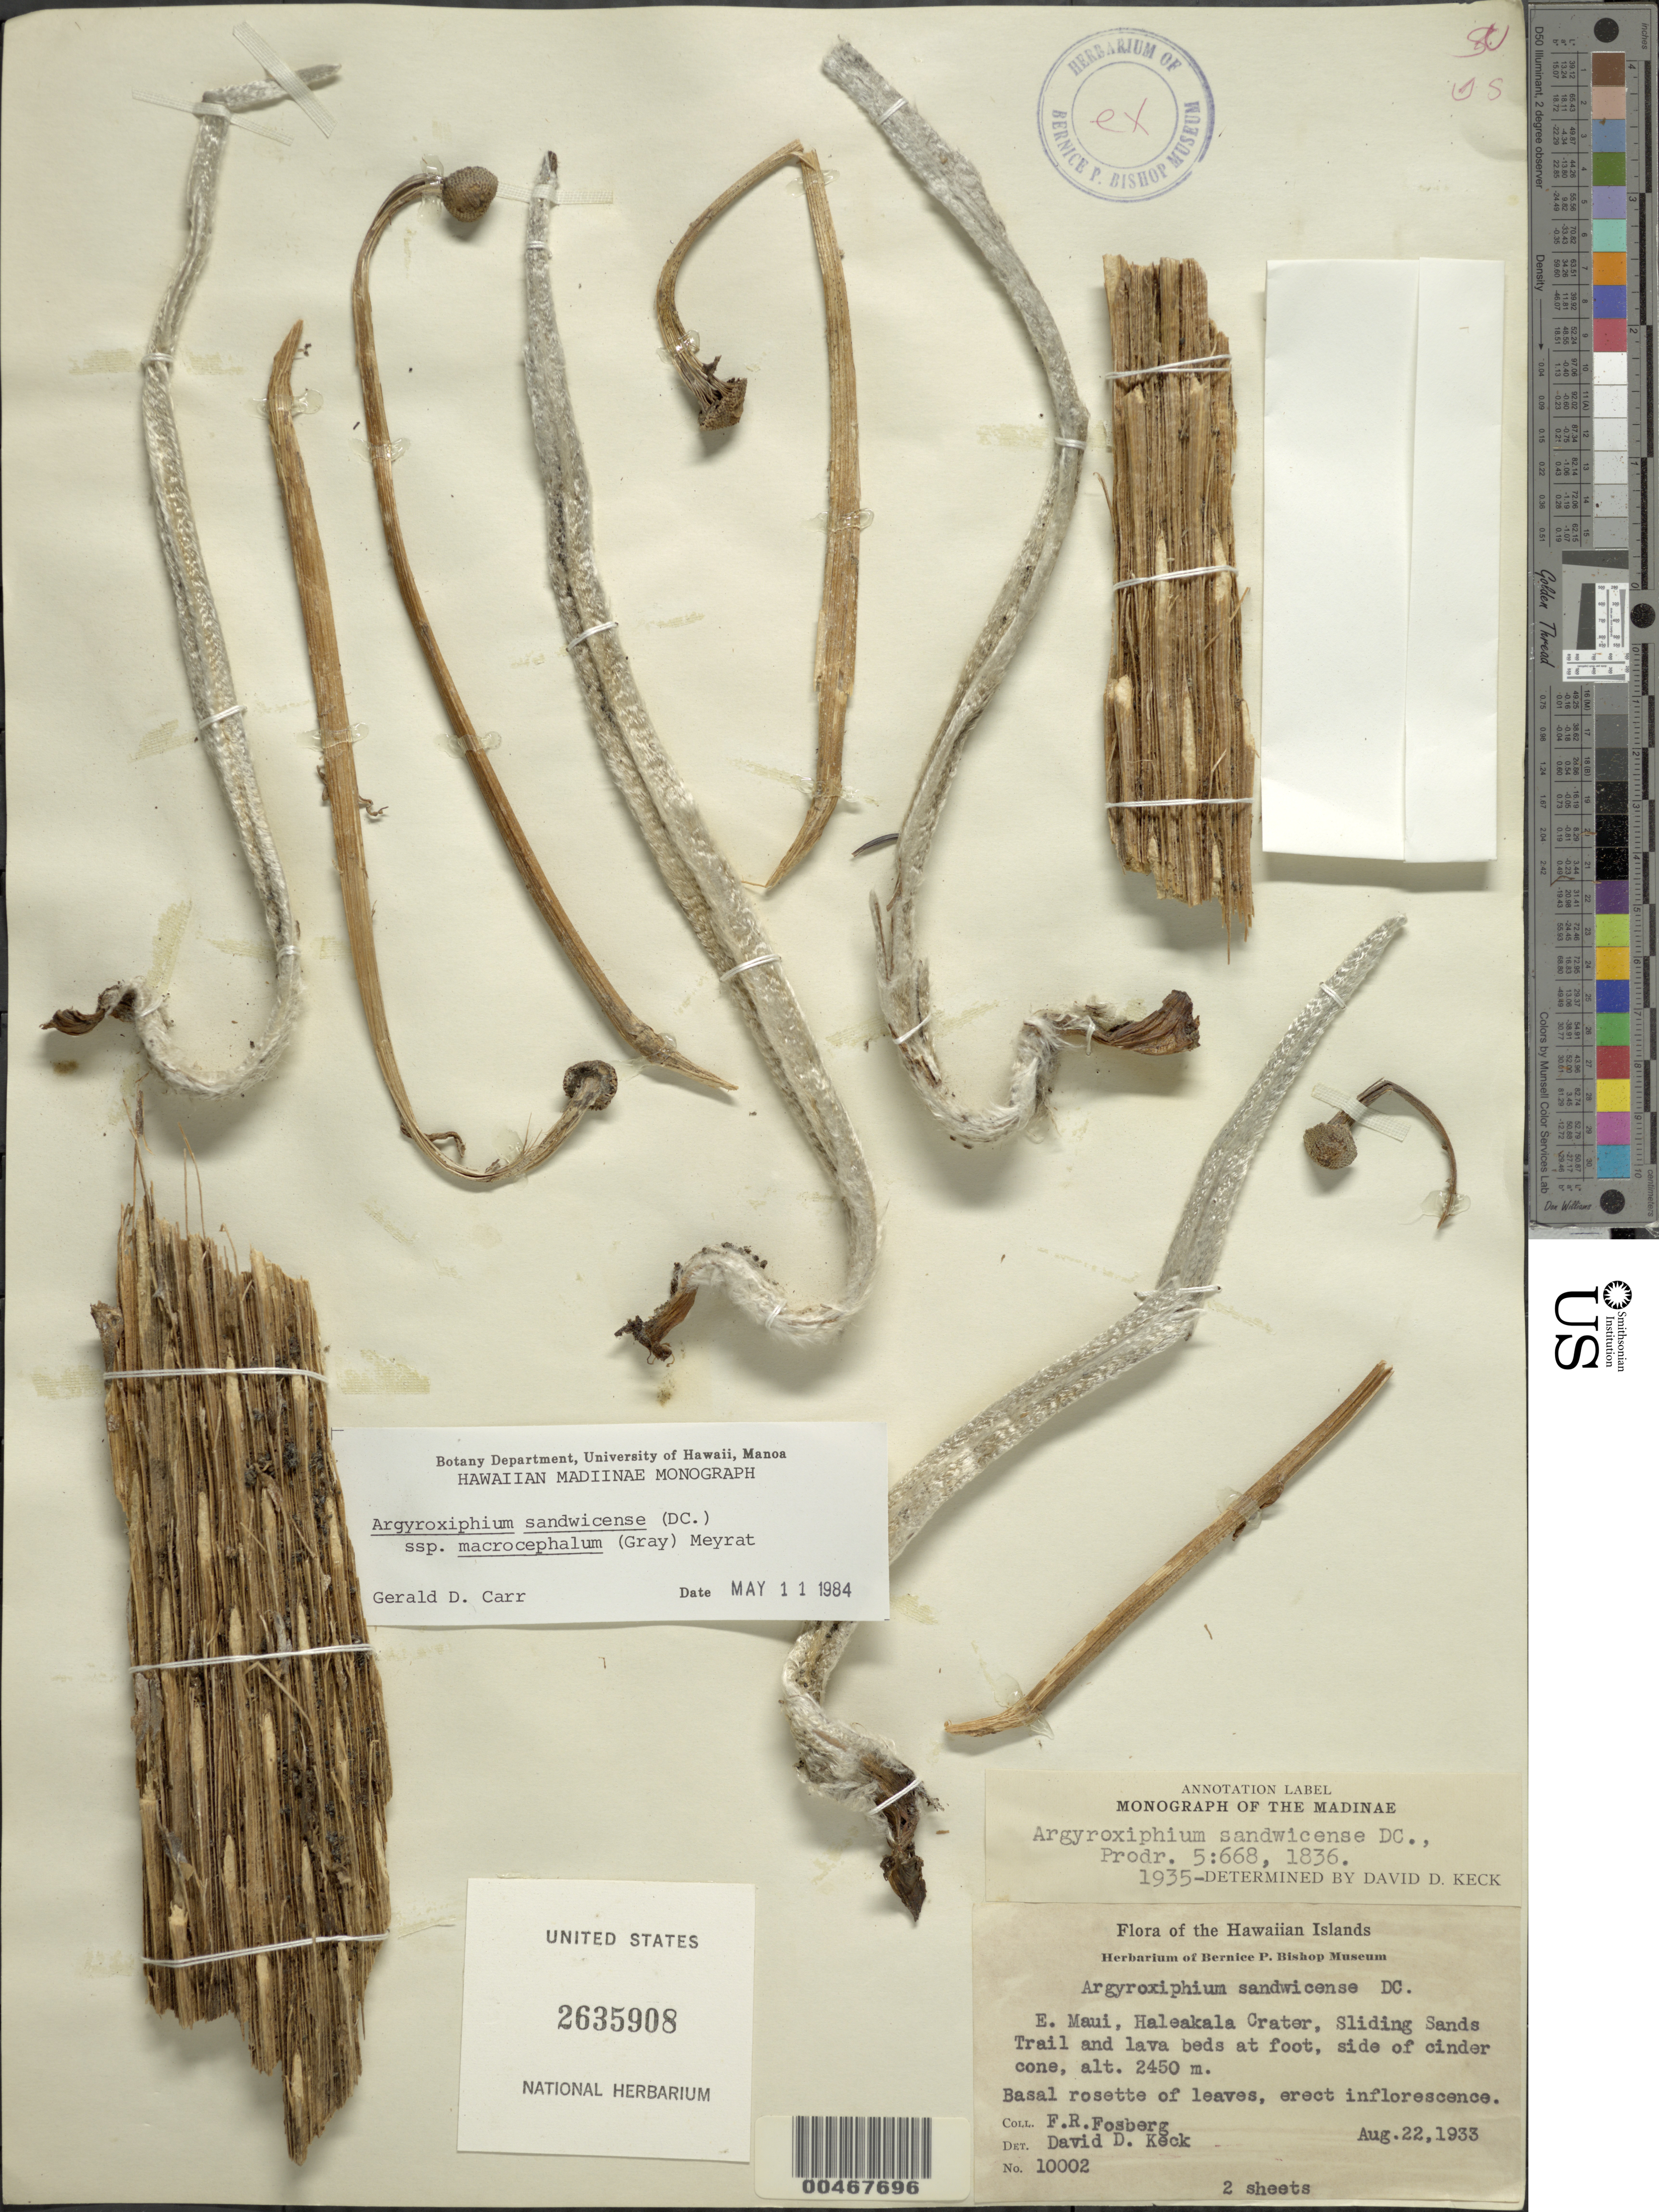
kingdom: Plantae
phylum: Tracheophyta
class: Magnoliopsida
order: Asterales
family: Asteraceae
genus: Argyroxiphium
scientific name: Argyroxiphium sandwicense subsp. macrocephalum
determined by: Carr, G. D.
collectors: F. R. Fosberg & D. D. Keck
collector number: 10002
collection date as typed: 22 Aug 1933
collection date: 1933-08-22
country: United States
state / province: Hawaii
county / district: Maui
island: Maui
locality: East Maui, Haleakala Crater, Sliding Sands Trail and lava beds at foot, side of cinder cone.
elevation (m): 2450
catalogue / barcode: US 2635908